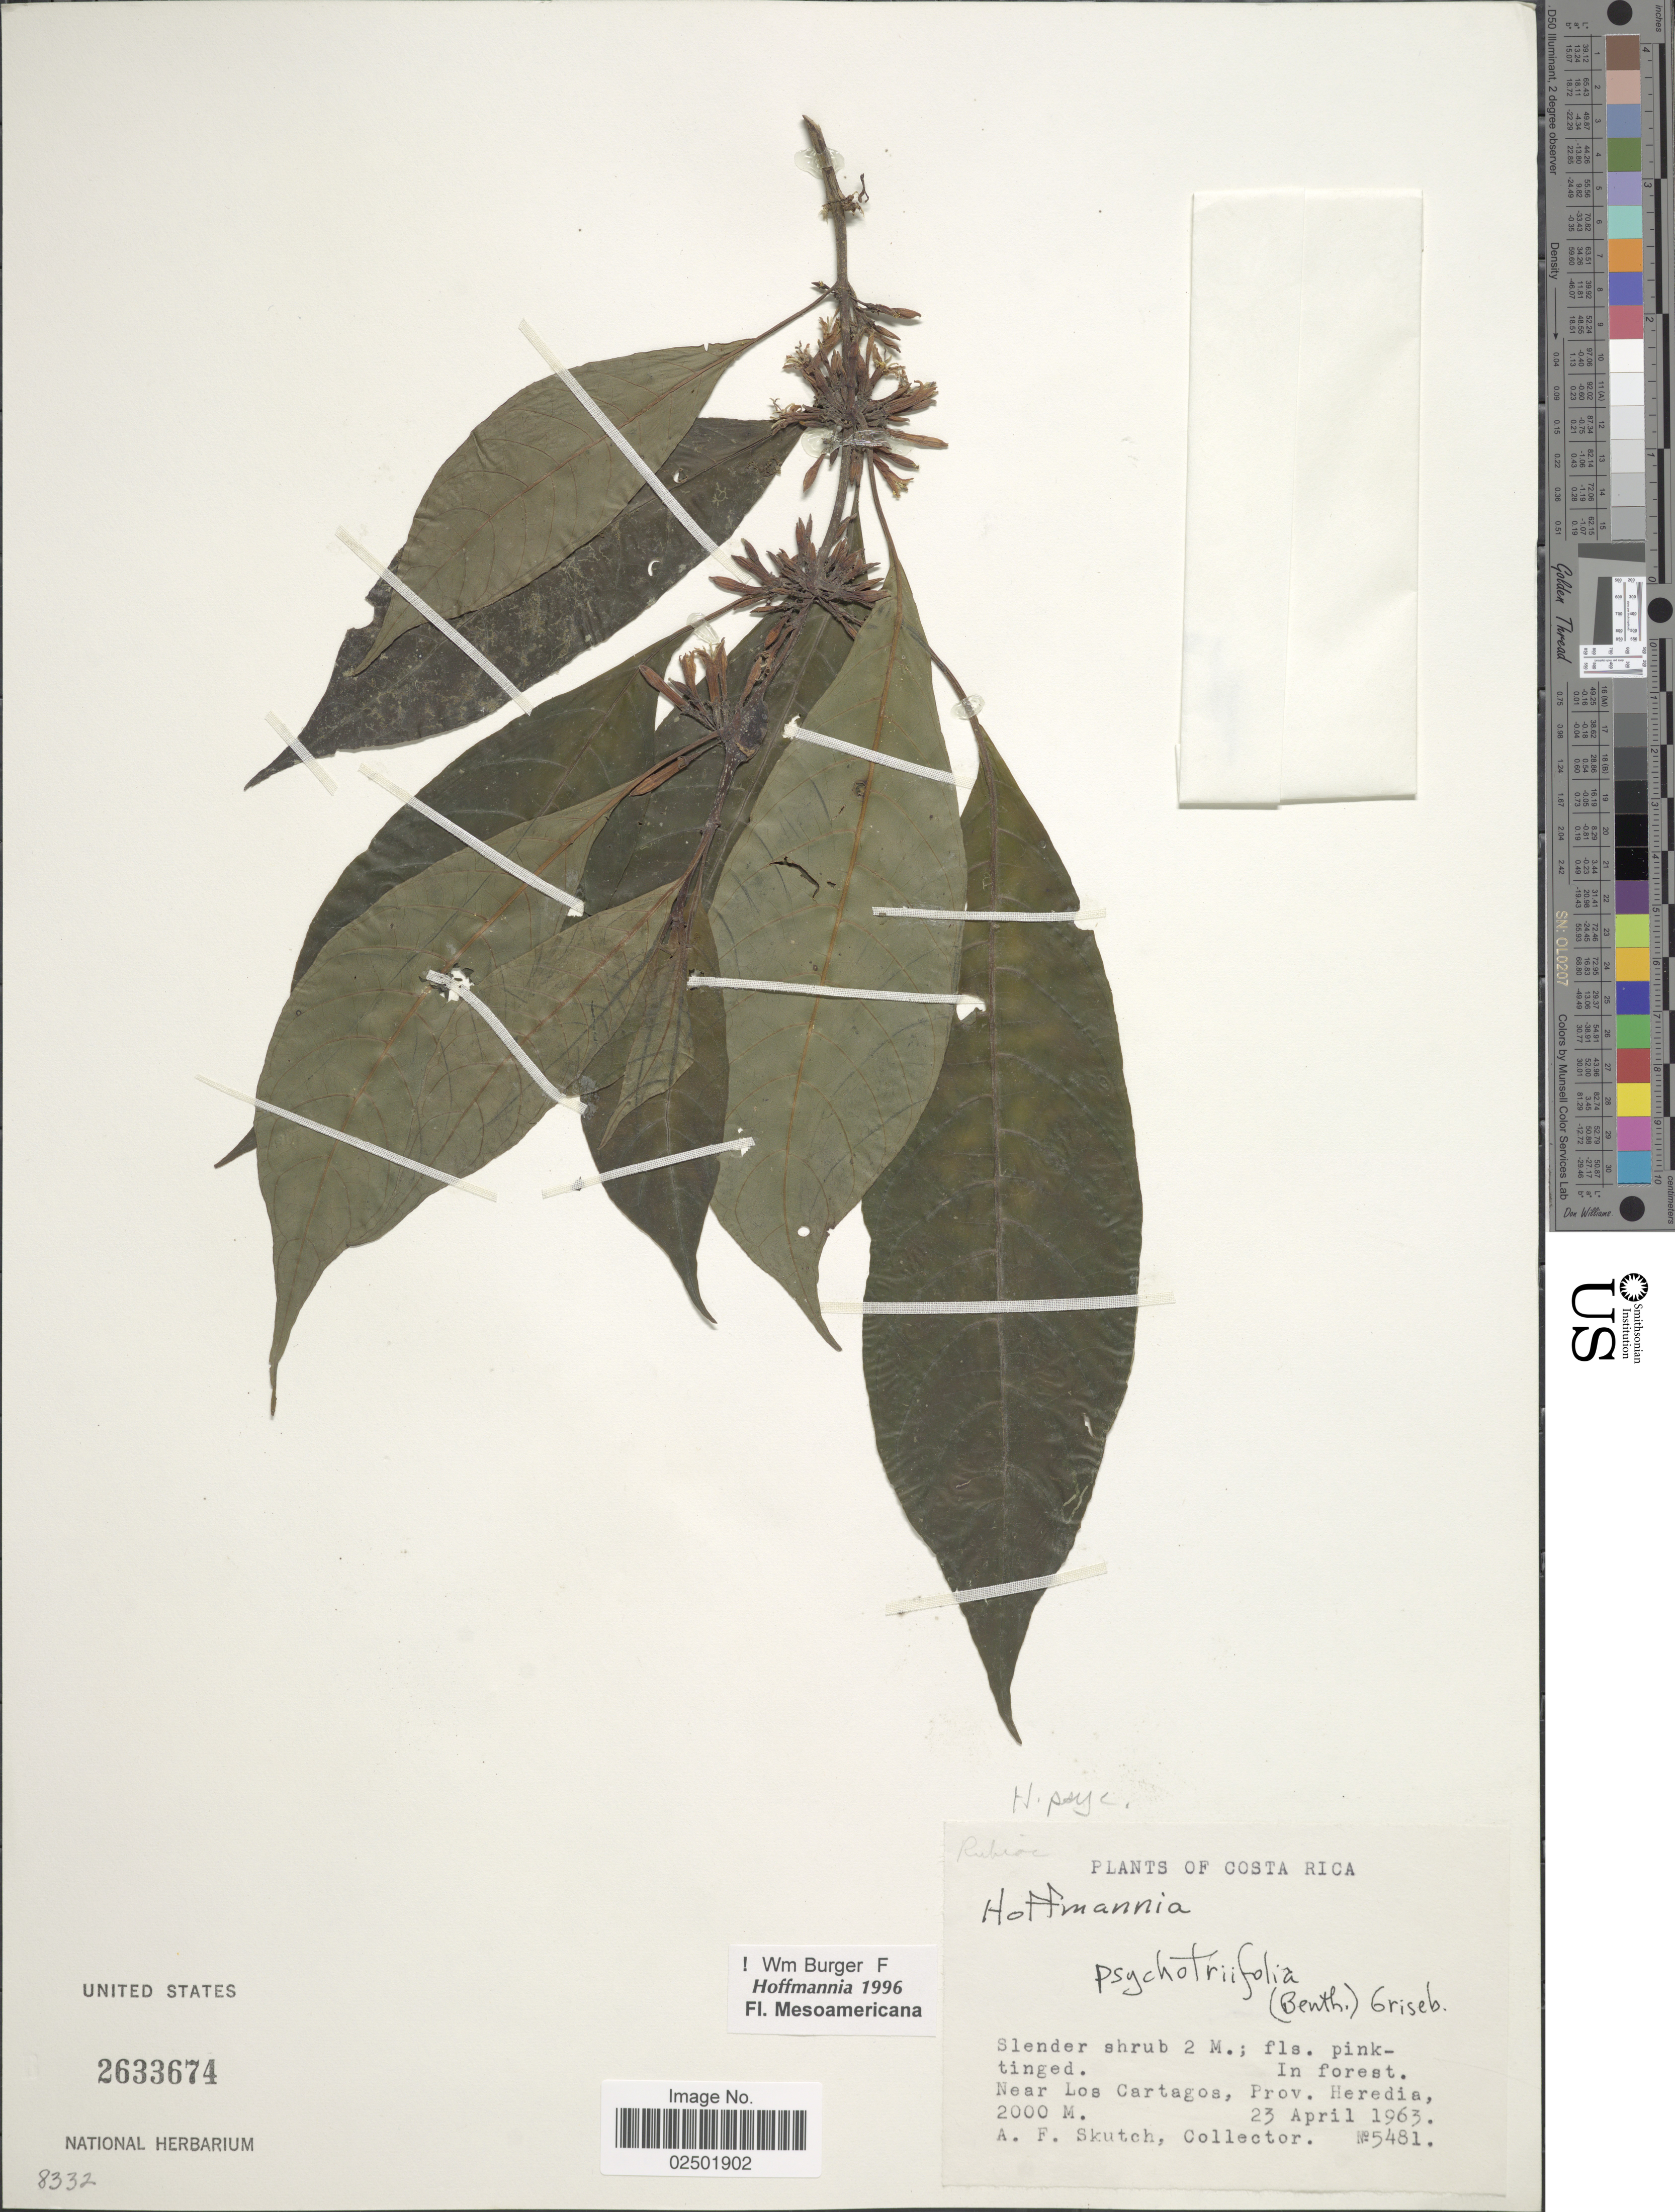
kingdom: Plantae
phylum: Tracheophyta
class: Magnoliopsida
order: Gentianales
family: Rubiaceae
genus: Hoffmannia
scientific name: Hoffmannia psychotriifolia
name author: (Benth.) Griseb.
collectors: A. F. Skutch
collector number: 5481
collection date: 1963-04-23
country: Costa Rica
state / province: Heredia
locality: Near Los Cartagos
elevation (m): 2000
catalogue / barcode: US 2633674